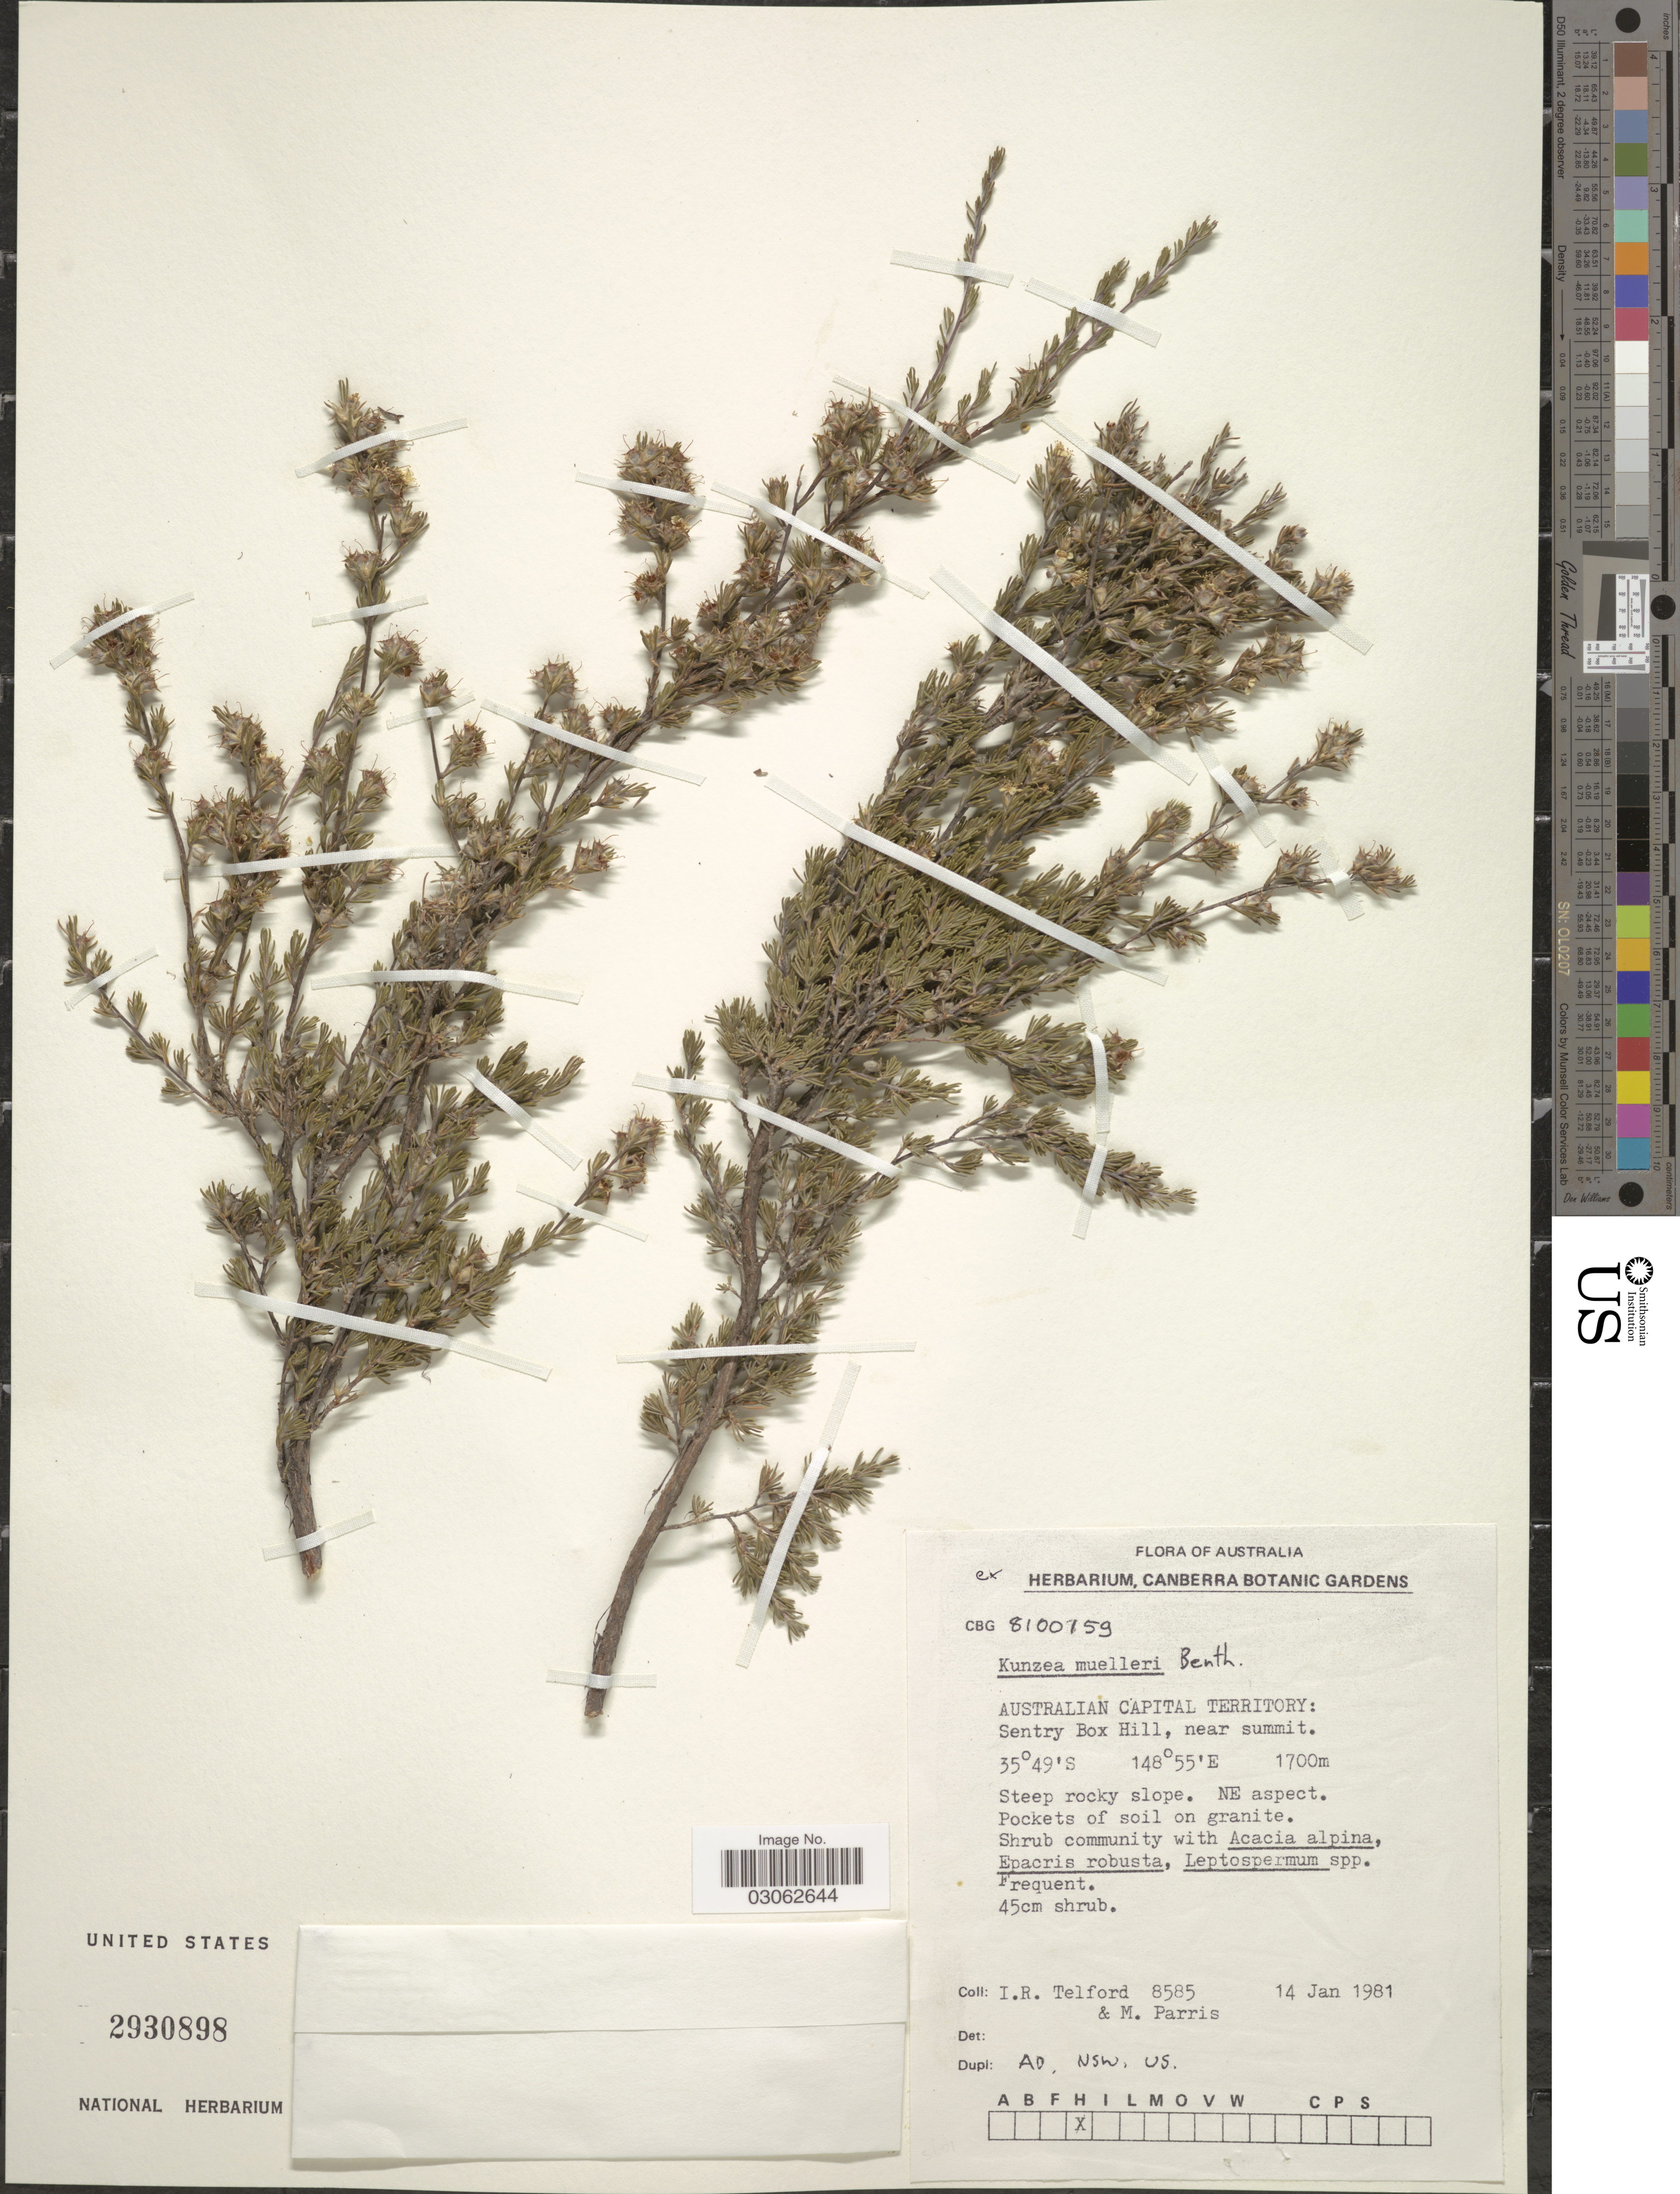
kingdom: Plantae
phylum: Tracheophyta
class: Magnoliopsida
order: Myrtales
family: Myrtaceae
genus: Kunzea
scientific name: Kunzea muelleri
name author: Benth.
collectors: I. R. Telford & M. Parris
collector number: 8585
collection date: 1981-01-14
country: Australia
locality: Australian Capital Territory. Sentry Box Hill, near summit.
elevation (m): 1700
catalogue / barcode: US 2930898